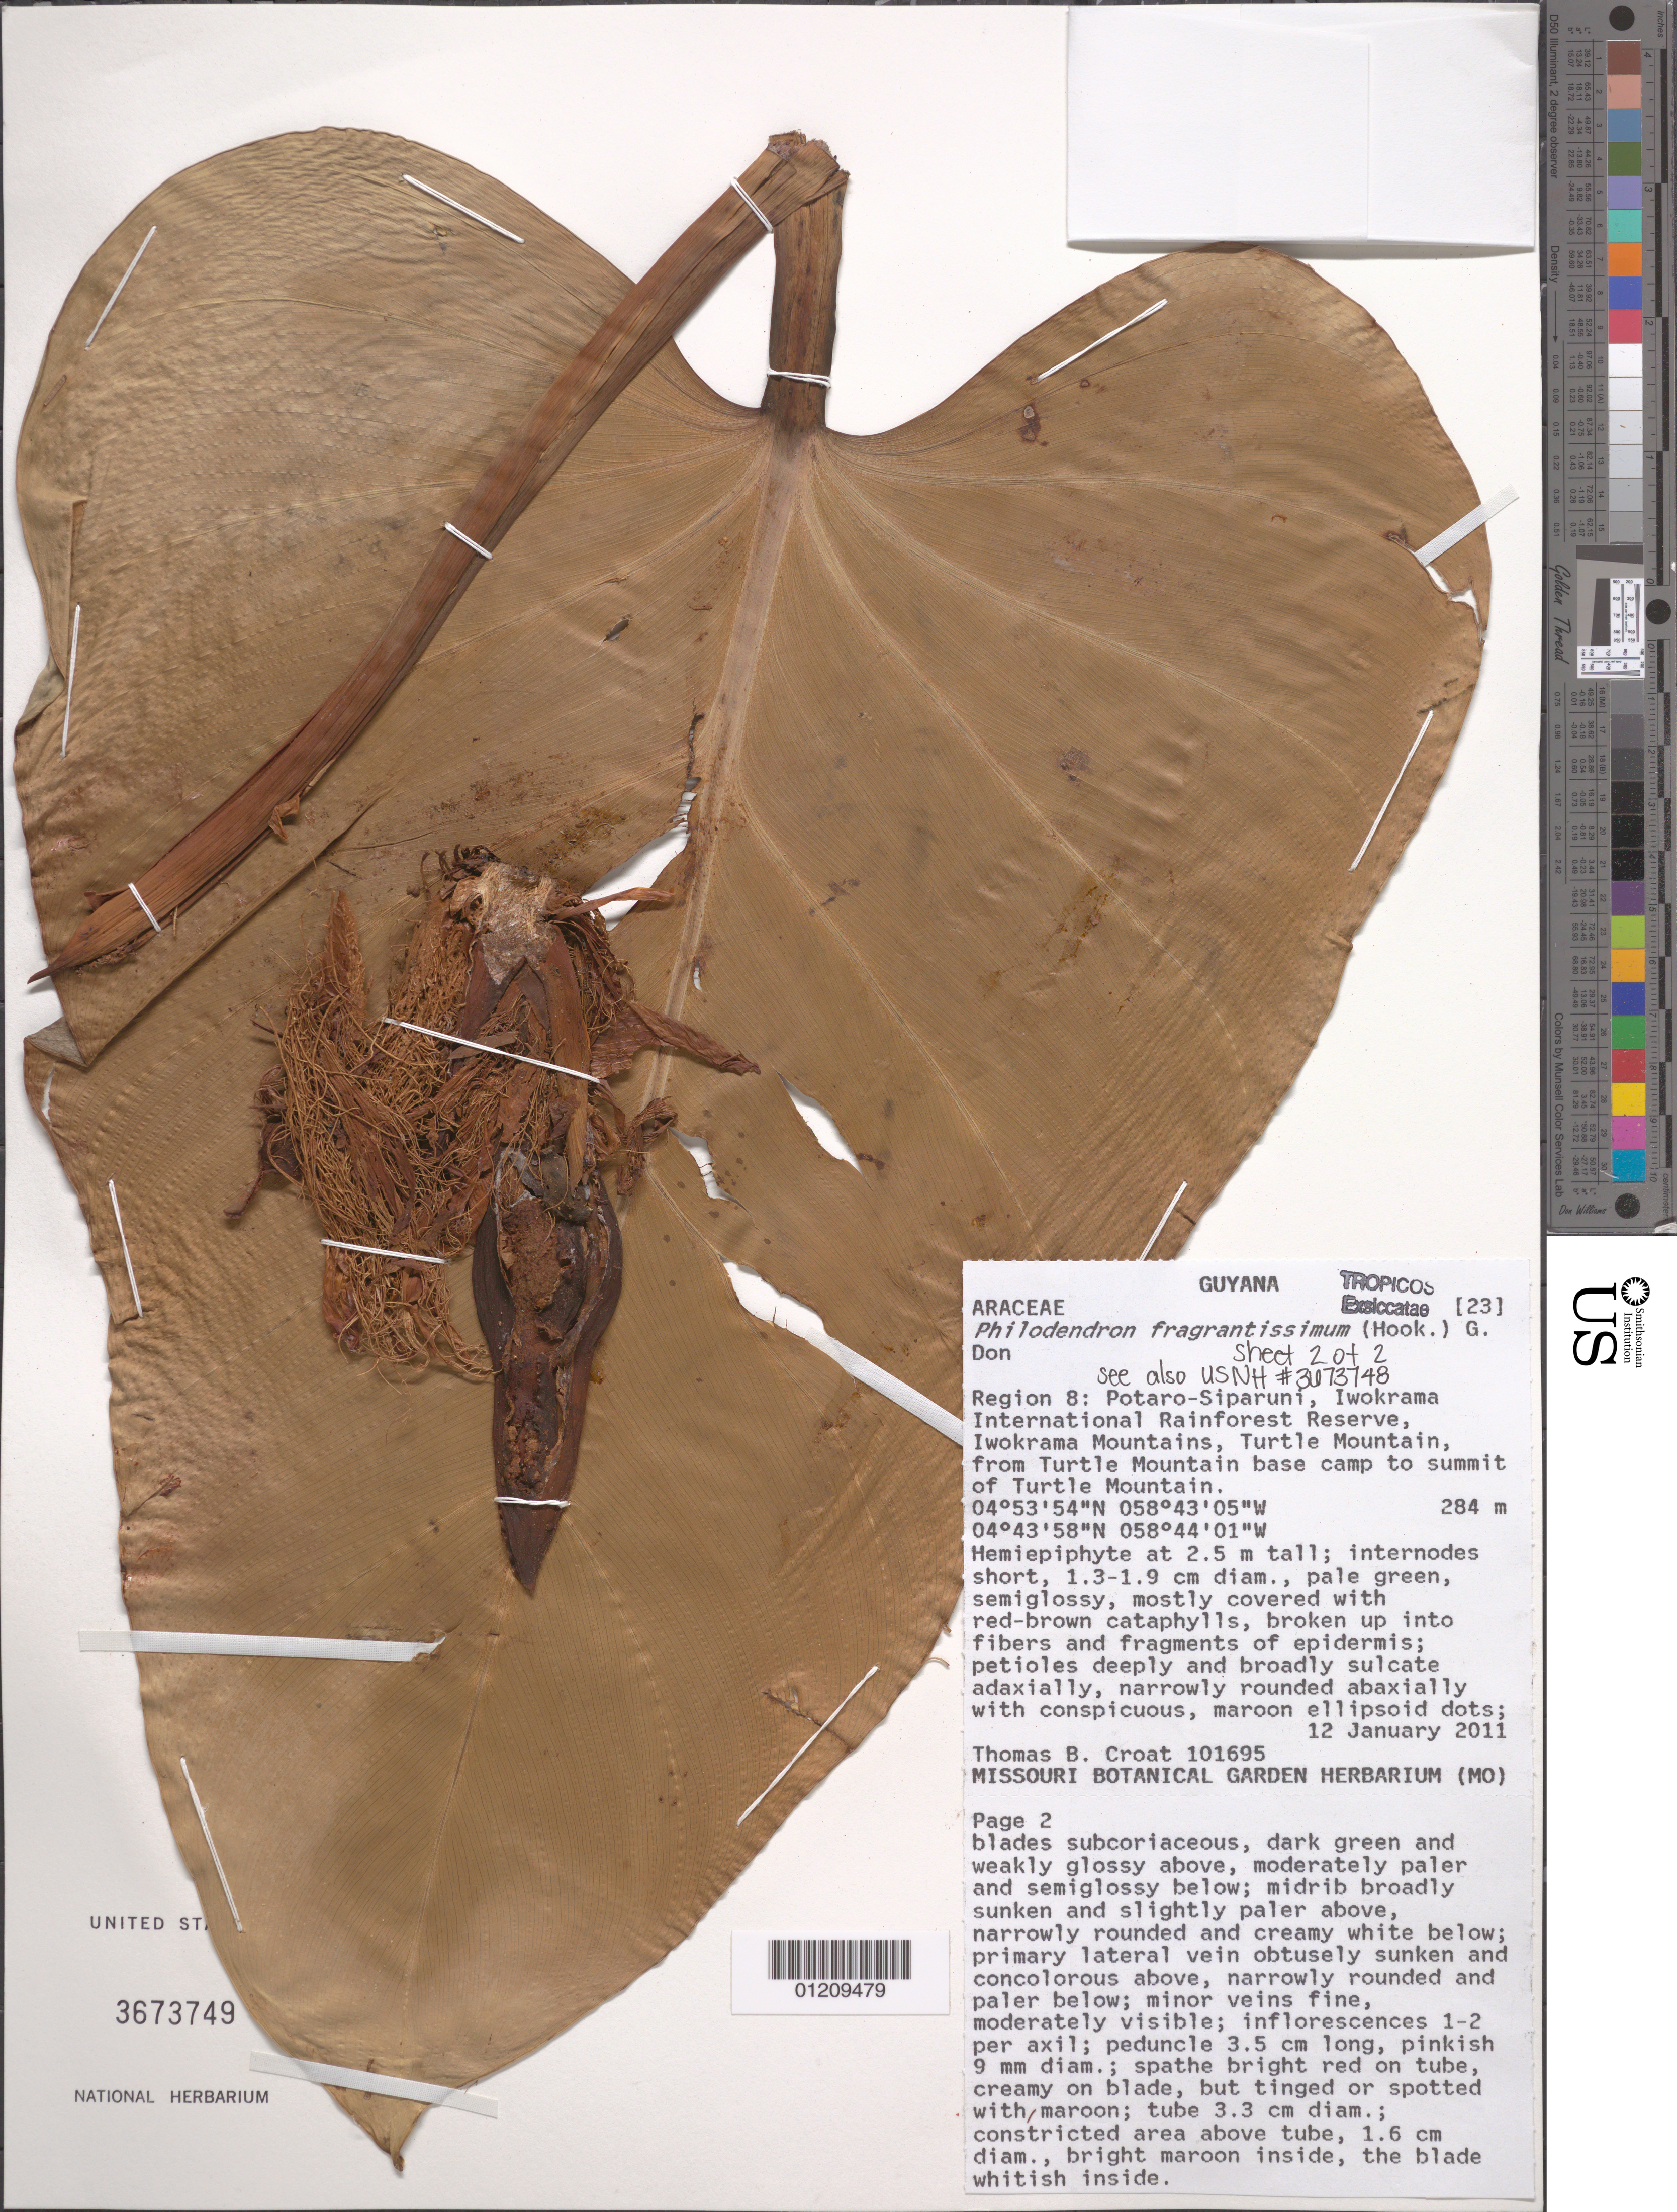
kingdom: Plantae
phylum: Tracheophyta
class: Liliopsida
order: Alismatales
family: Araceae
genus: Philodendron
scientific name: Philodendron fragrantissimum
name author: (G. Don) Kunth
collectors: T. B. Croat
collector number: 101695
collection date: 2011-01-12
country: Guyana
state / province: Potaro-Siparuni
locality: Iwokrama International Rainforest Reserve, Iwokrama Mountains, Turtle Mountain, from Turtle Mountain base camp to summit of Turtle Mountain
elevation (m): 284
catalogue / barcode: US 3673749